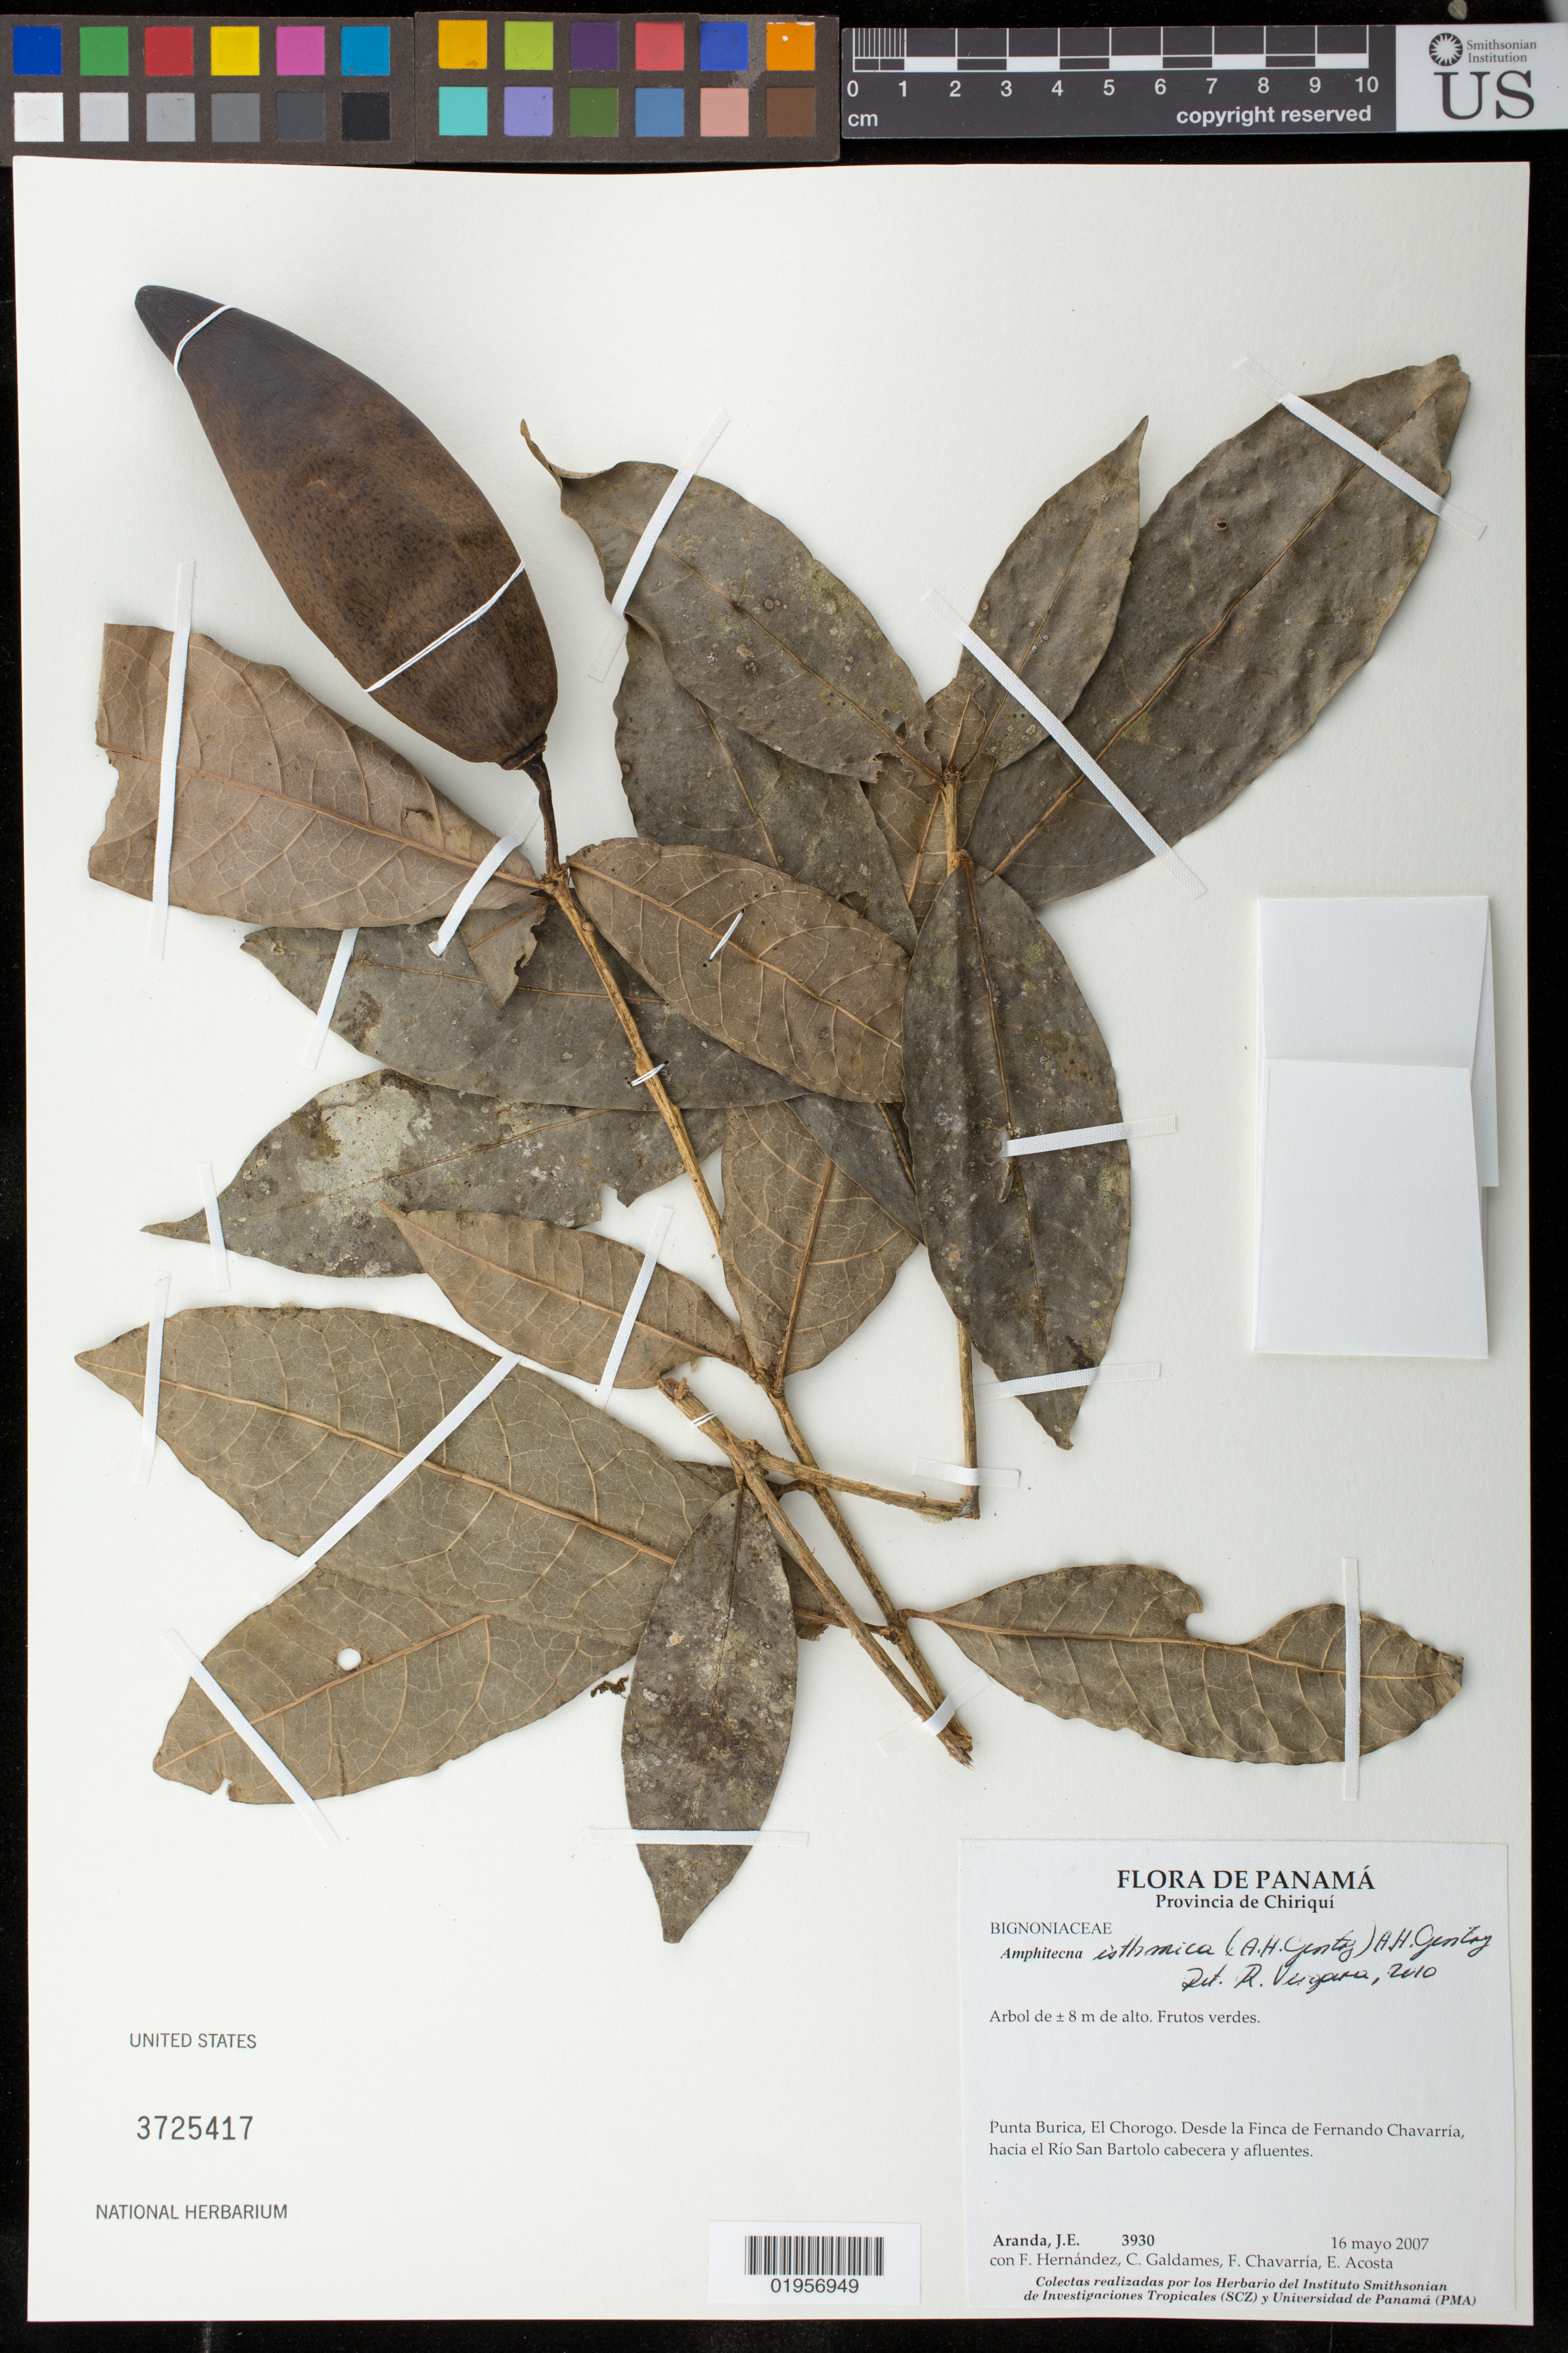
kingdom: Plantae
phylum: Tracheophyta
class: Magnoliopsida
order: Lamiales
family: Bignoniaceae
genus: Amphitecna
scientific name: Amphitecna isthmica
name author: (A.H. Gentry) A.H. Gentry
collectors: J. Aranda, F. Hernandez, C. Galdames, F. Chavarria & E. Acosta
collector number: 3930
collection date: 2007-05-16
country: Panama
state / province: Chiriqui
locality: Punta Burica, El Chorogo. Desde la Finca de Fernando Chavarria, hacia el Rio San Bartolo.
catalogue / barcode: US 3725417